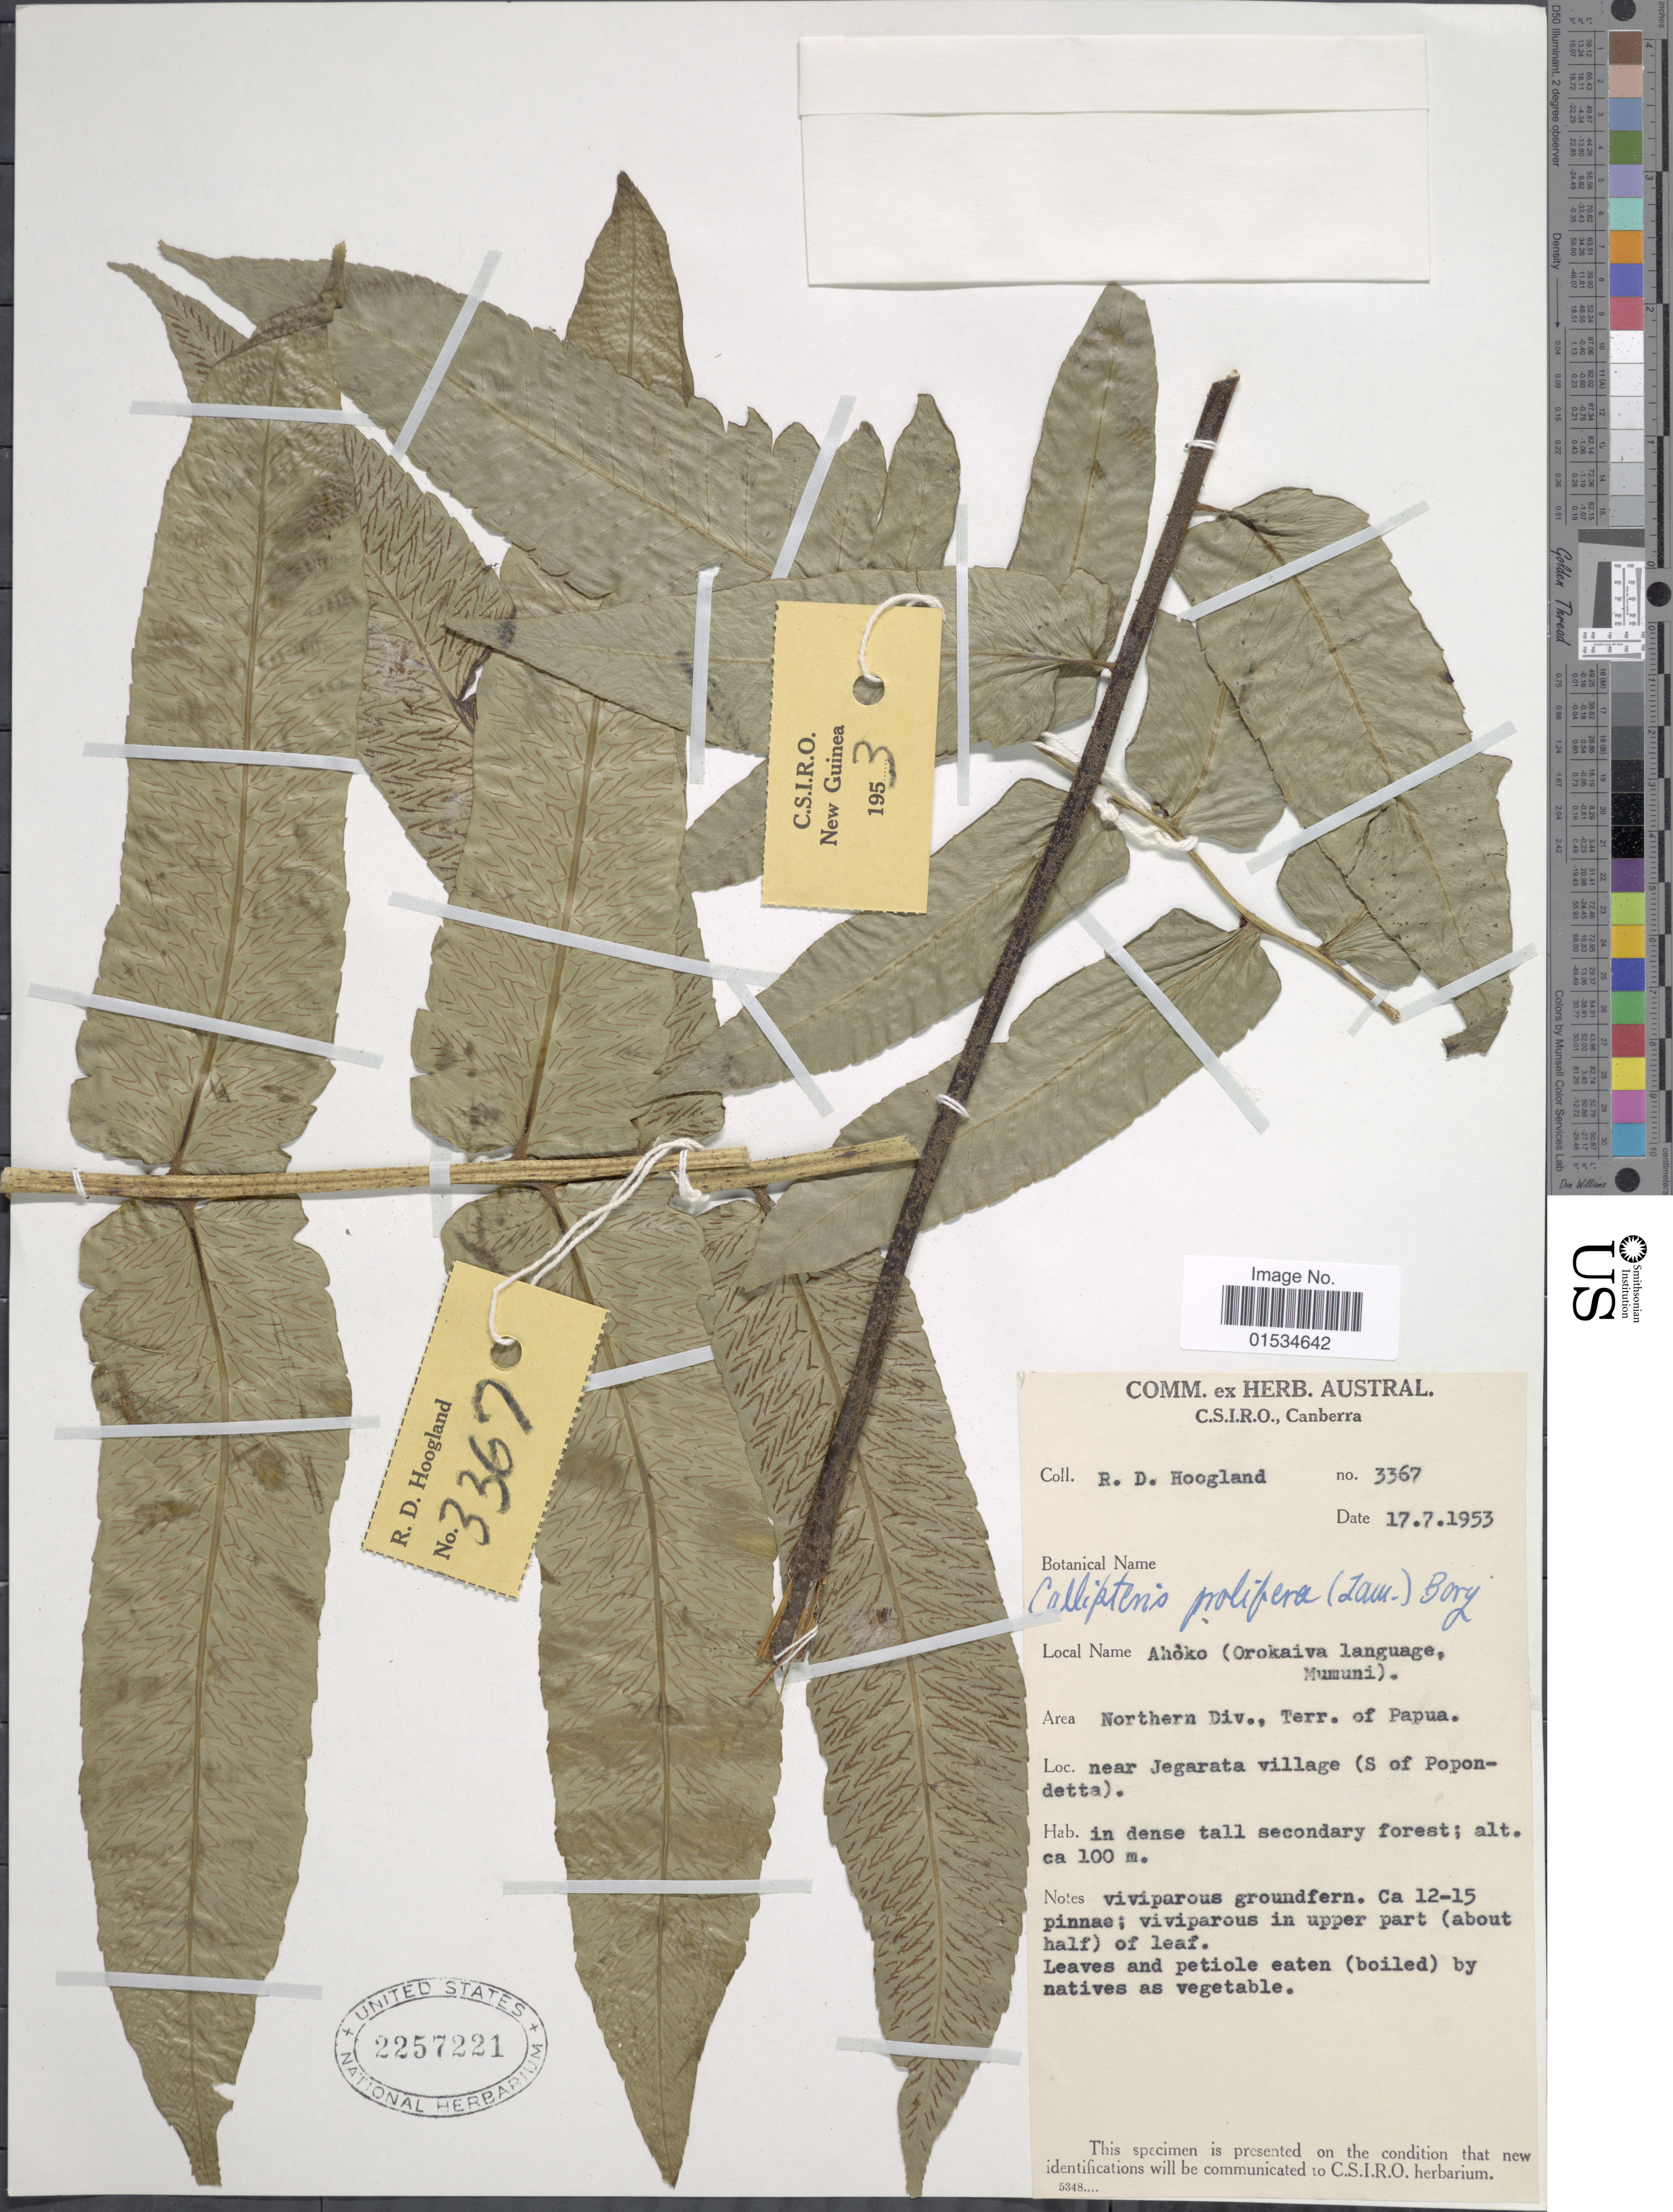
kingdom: Plantae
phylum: Tracheophyta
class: Polypodiopsida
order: Polypodiales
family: Athyriaceae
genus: Diplazium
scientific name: Diplazium accendens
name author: Blume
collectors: R. D. Hoogland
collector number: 3367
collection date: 1953-07-17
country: Papua New Guinea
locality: Northern Div., Terr. Papua, near Jegarata village (S of Popondetta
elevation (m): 100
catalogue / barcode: US 2257221